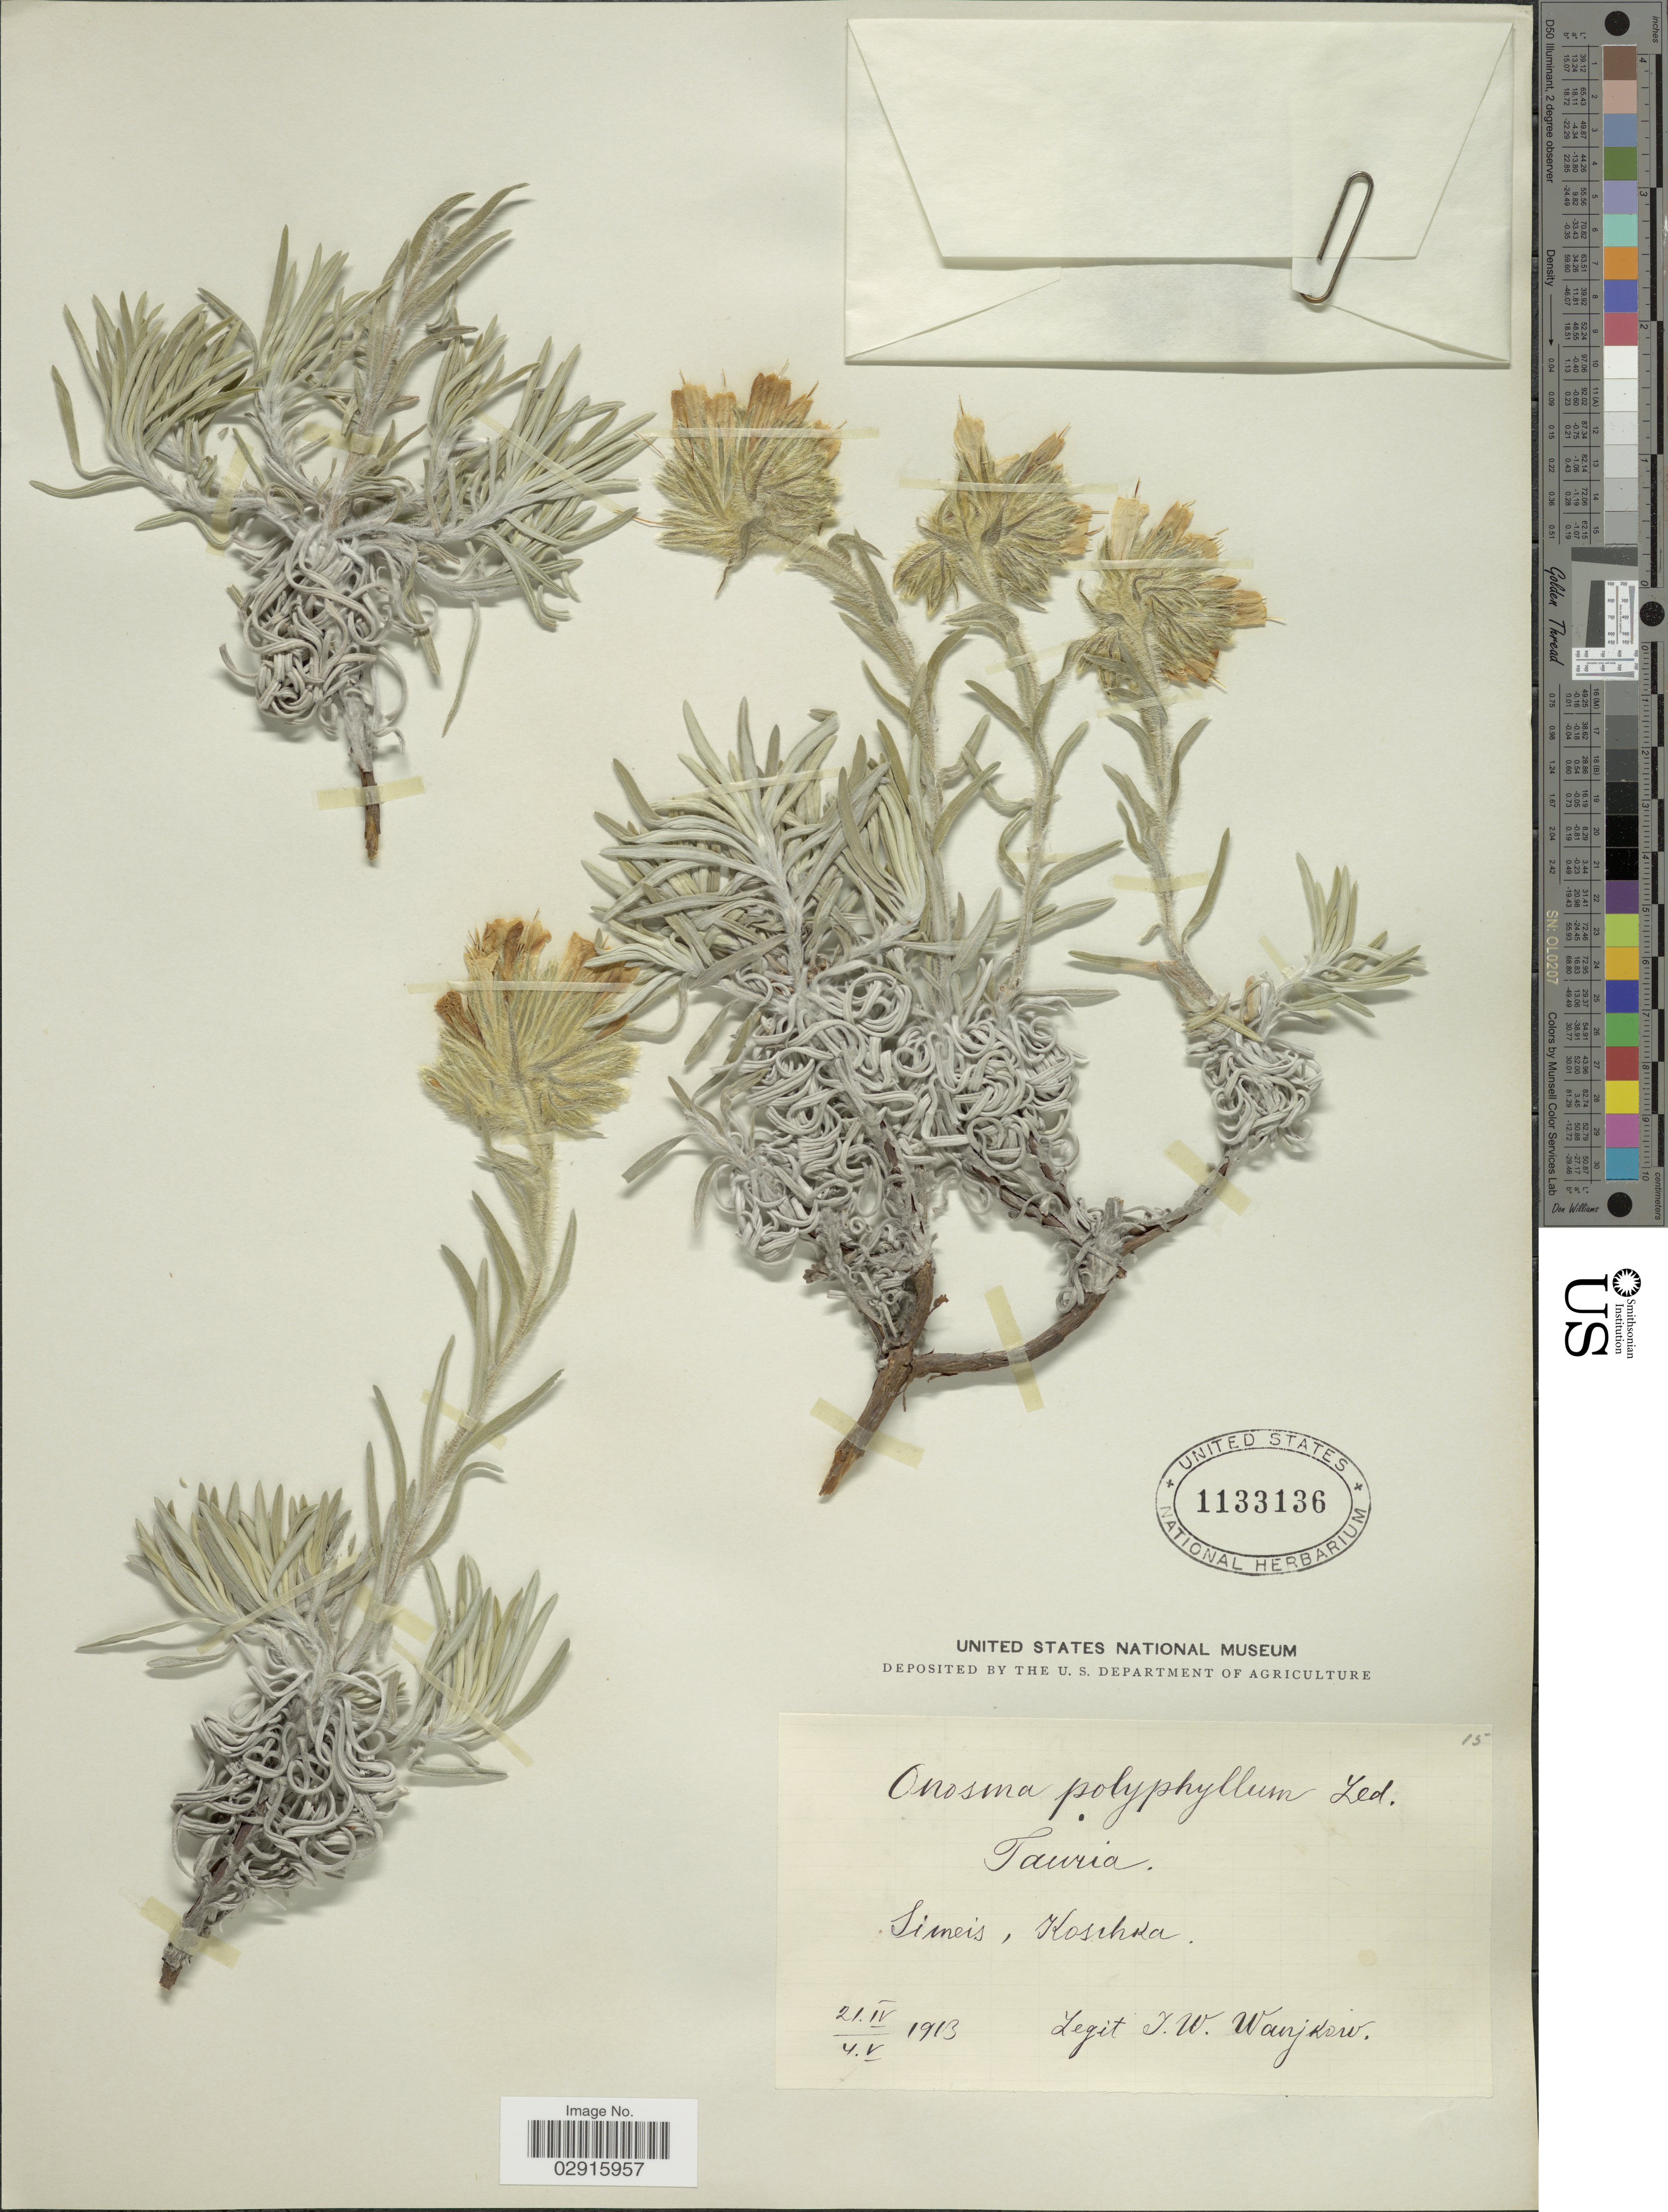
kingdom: Plantae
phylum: Tracheophyta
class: Magnoliopsida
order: Boraginales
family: Boraginaceae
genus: Onosma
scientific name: Onosma polyphylla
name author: Ledeb.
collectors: T. Wanjkow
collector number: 15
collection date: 1913-04-21/1913-05-04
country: Ukraine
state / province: Crimea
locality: Simeis, Koschka.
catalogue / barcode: US 1133136